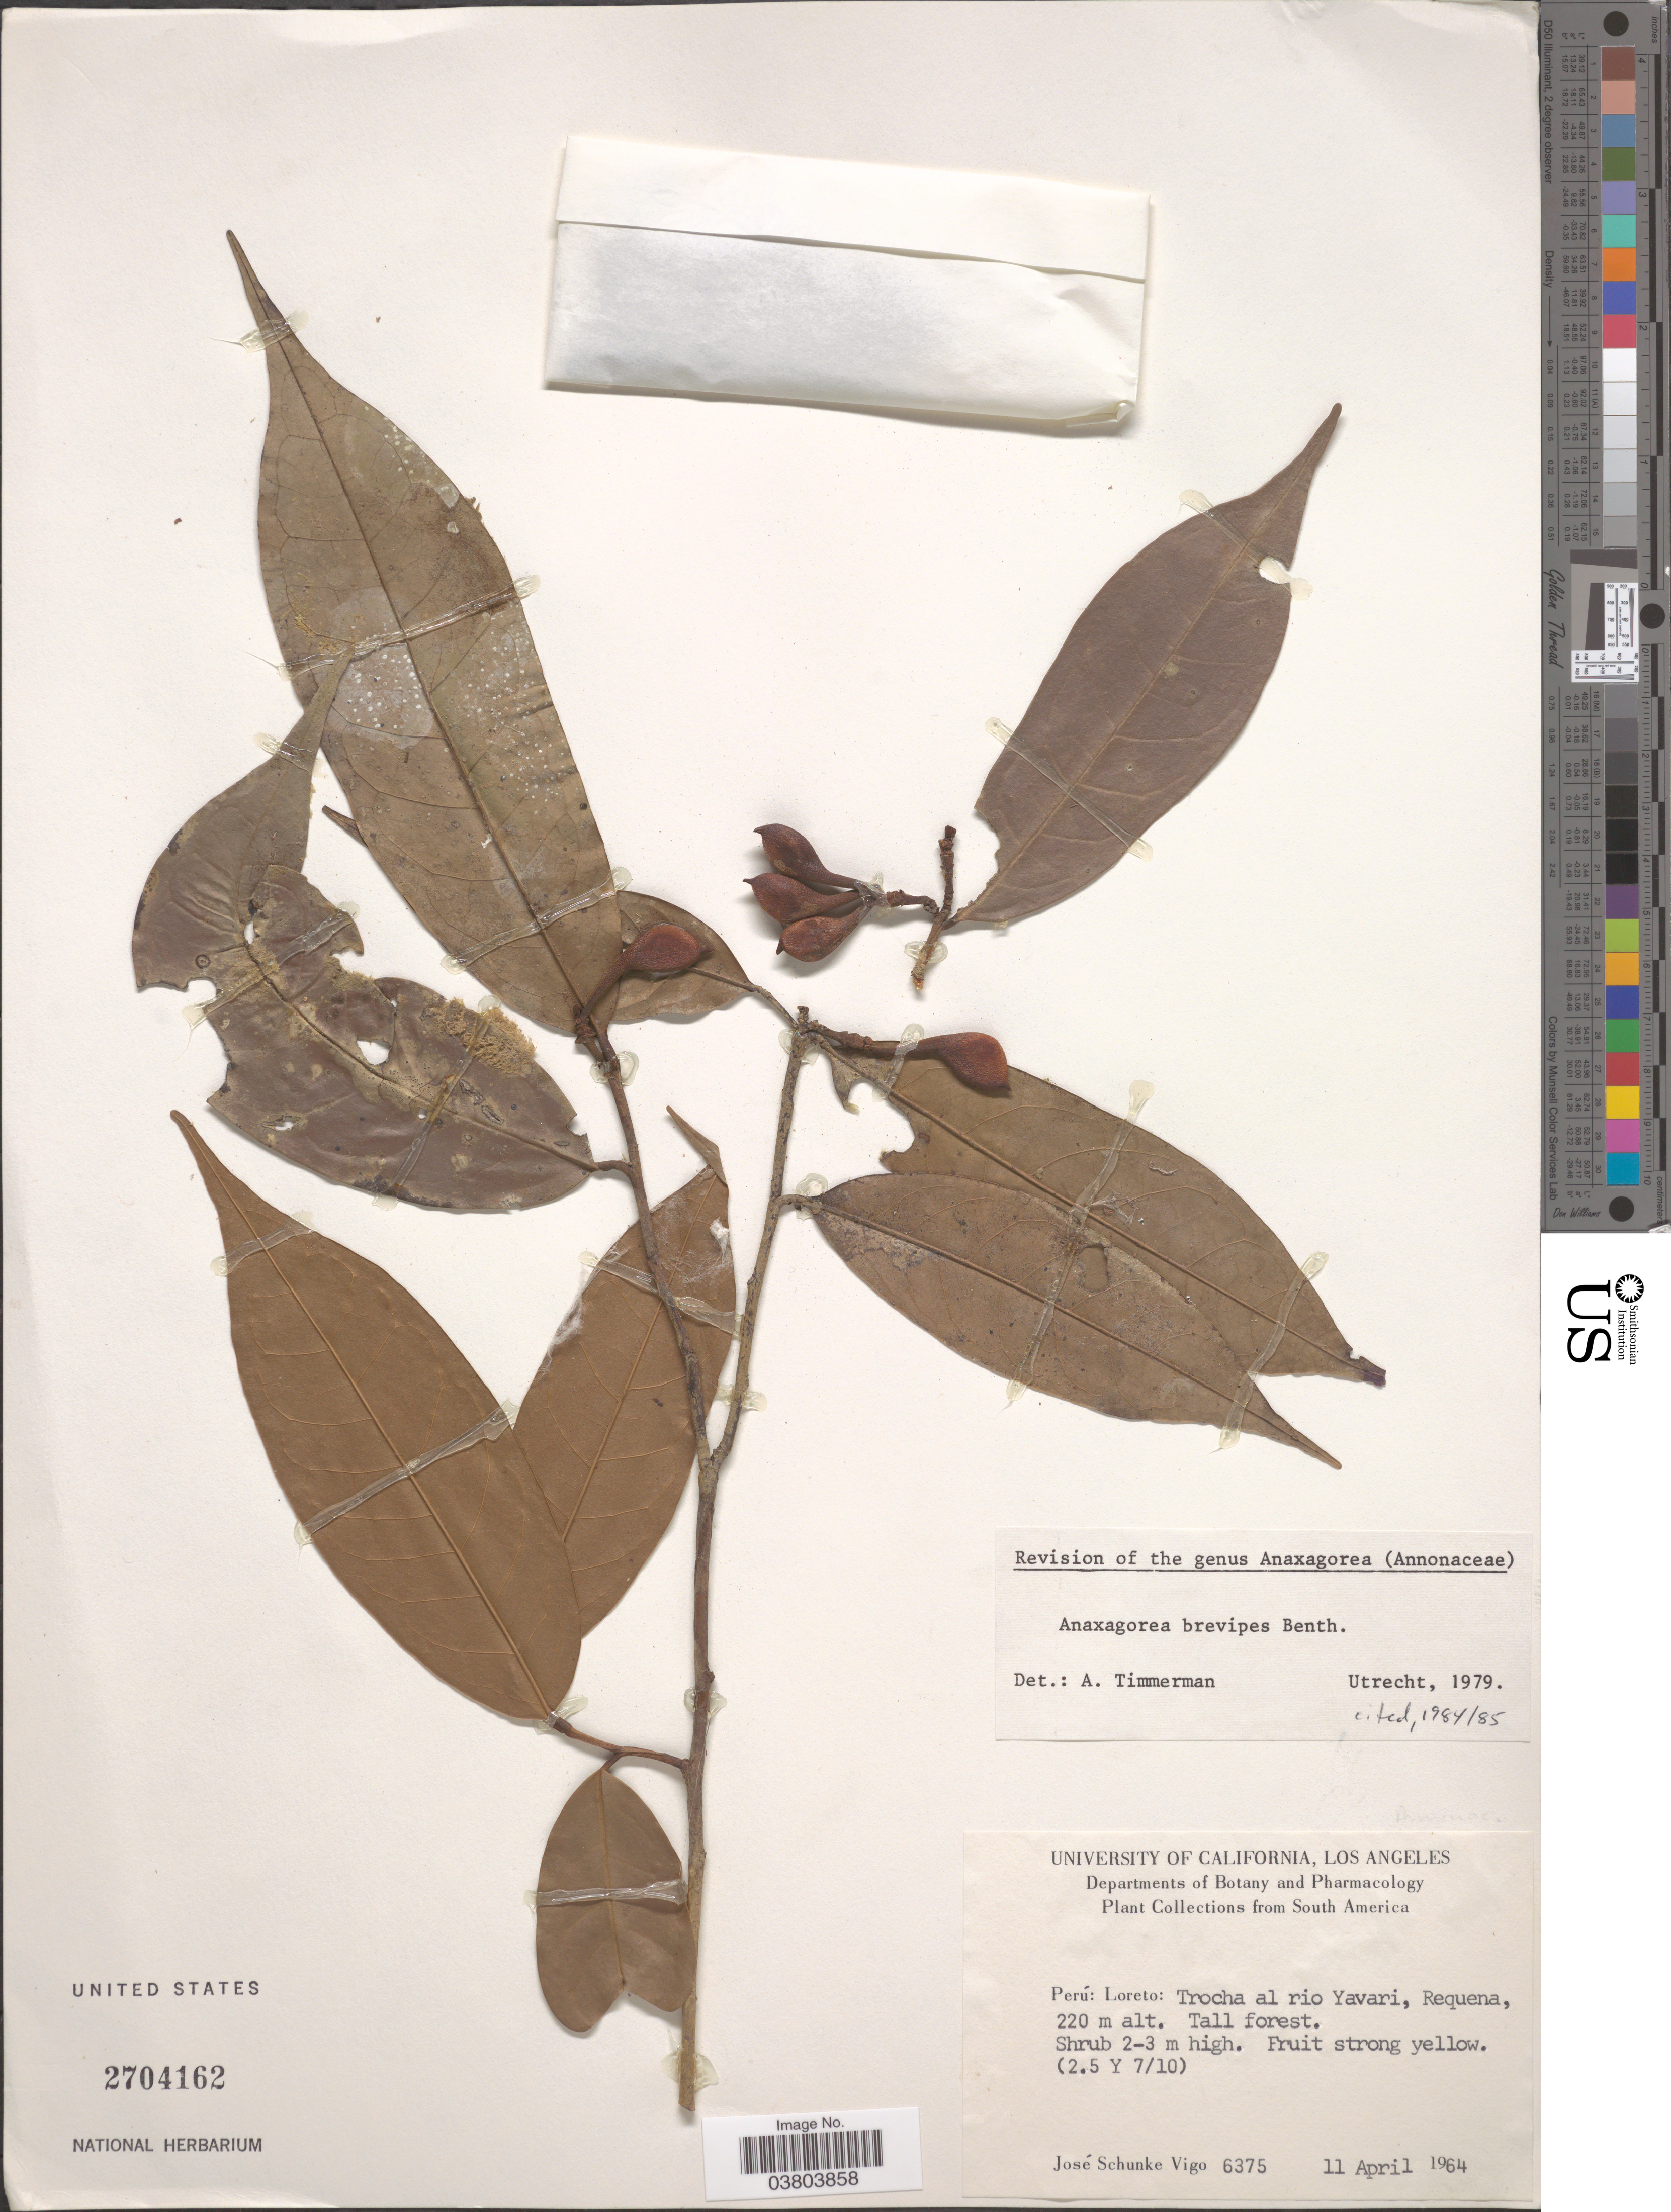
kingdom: Plantae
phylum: Tracheophyta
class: Magnoliopsida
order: Magnoliales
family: Annonaceae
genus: Anaxagorea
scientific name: Anaxagorea brevipes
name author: Benth.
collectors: J. Schunke Vigo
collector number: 6375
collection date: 1964-04-11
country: Peru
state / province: Loreto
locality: Trocha al rio Yavari, Requena.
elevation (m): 220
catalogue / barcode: US 2704162